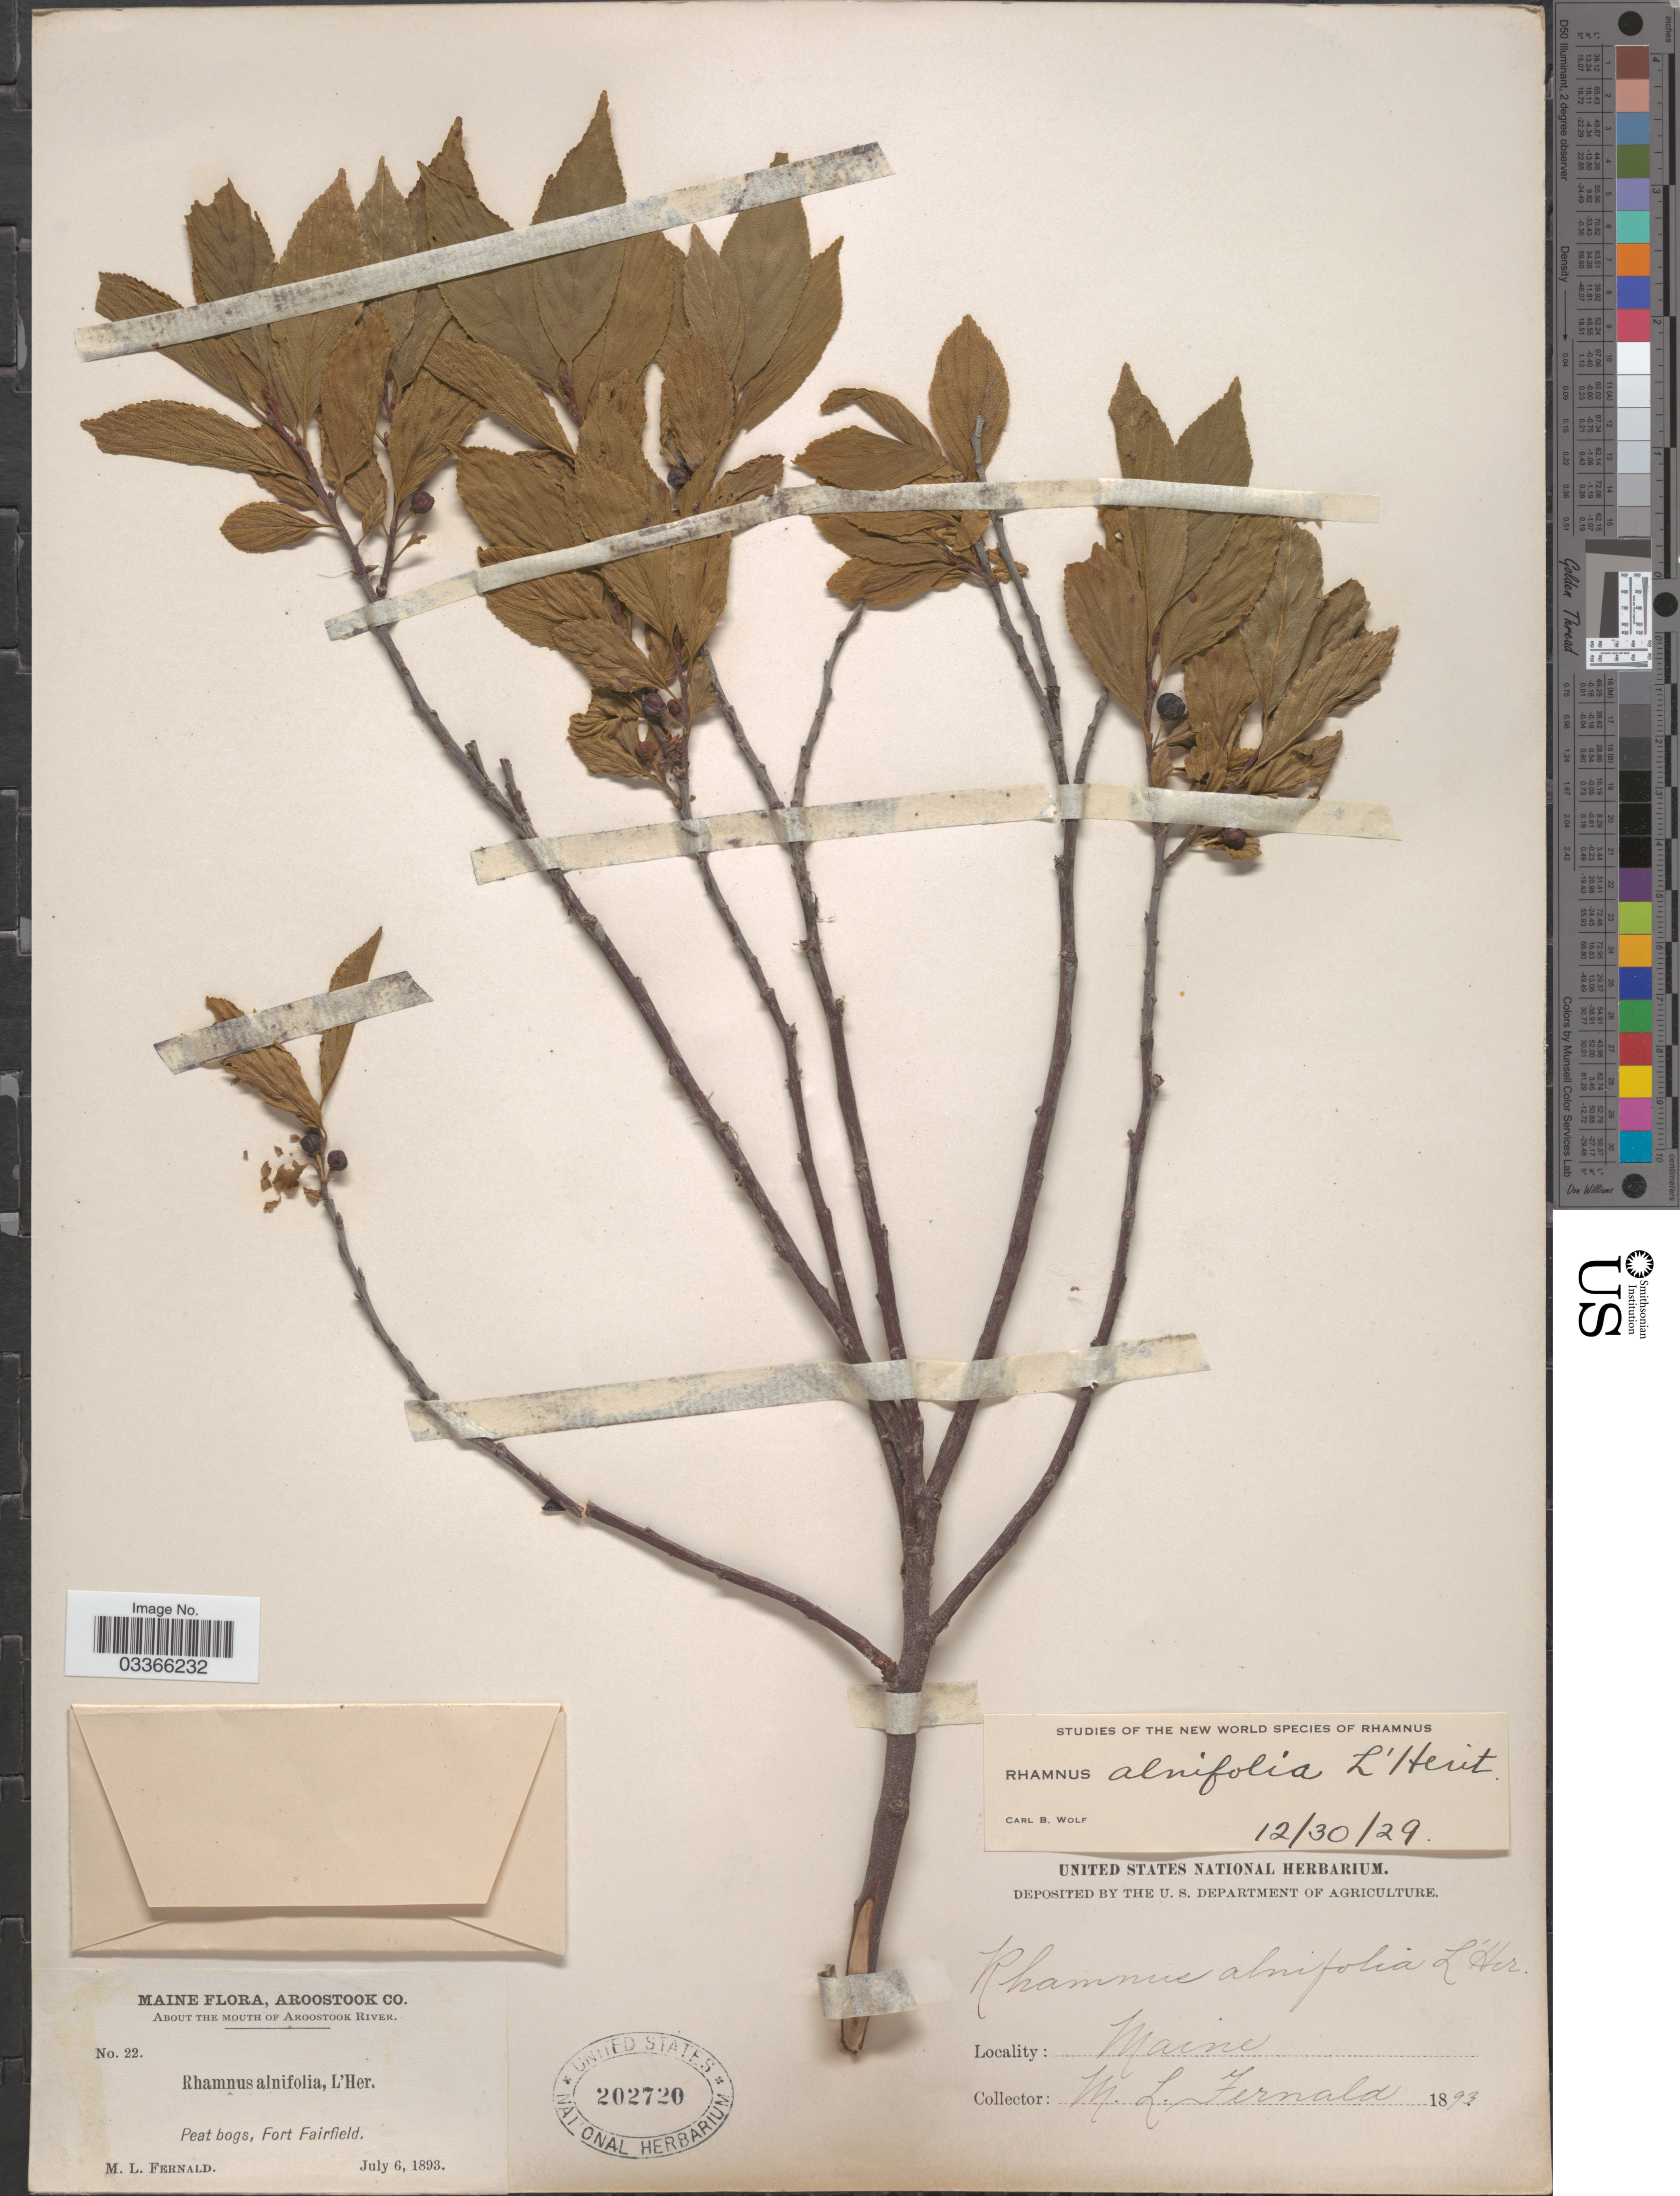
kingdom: Plantae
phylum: Tracheophyta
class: Magnoliopsida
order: Rosales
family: Rhamnaceae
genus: Rhamnus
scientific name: Rhamnus alnifolia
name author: L'Hér.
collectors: M. L. Fernald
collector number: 22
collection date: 1893-07-06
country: United States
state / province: Maine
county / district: Aroostook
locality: About the mouth of Aroostook River, Peat bogs, Fort Fairfield.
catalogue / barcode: US 202720